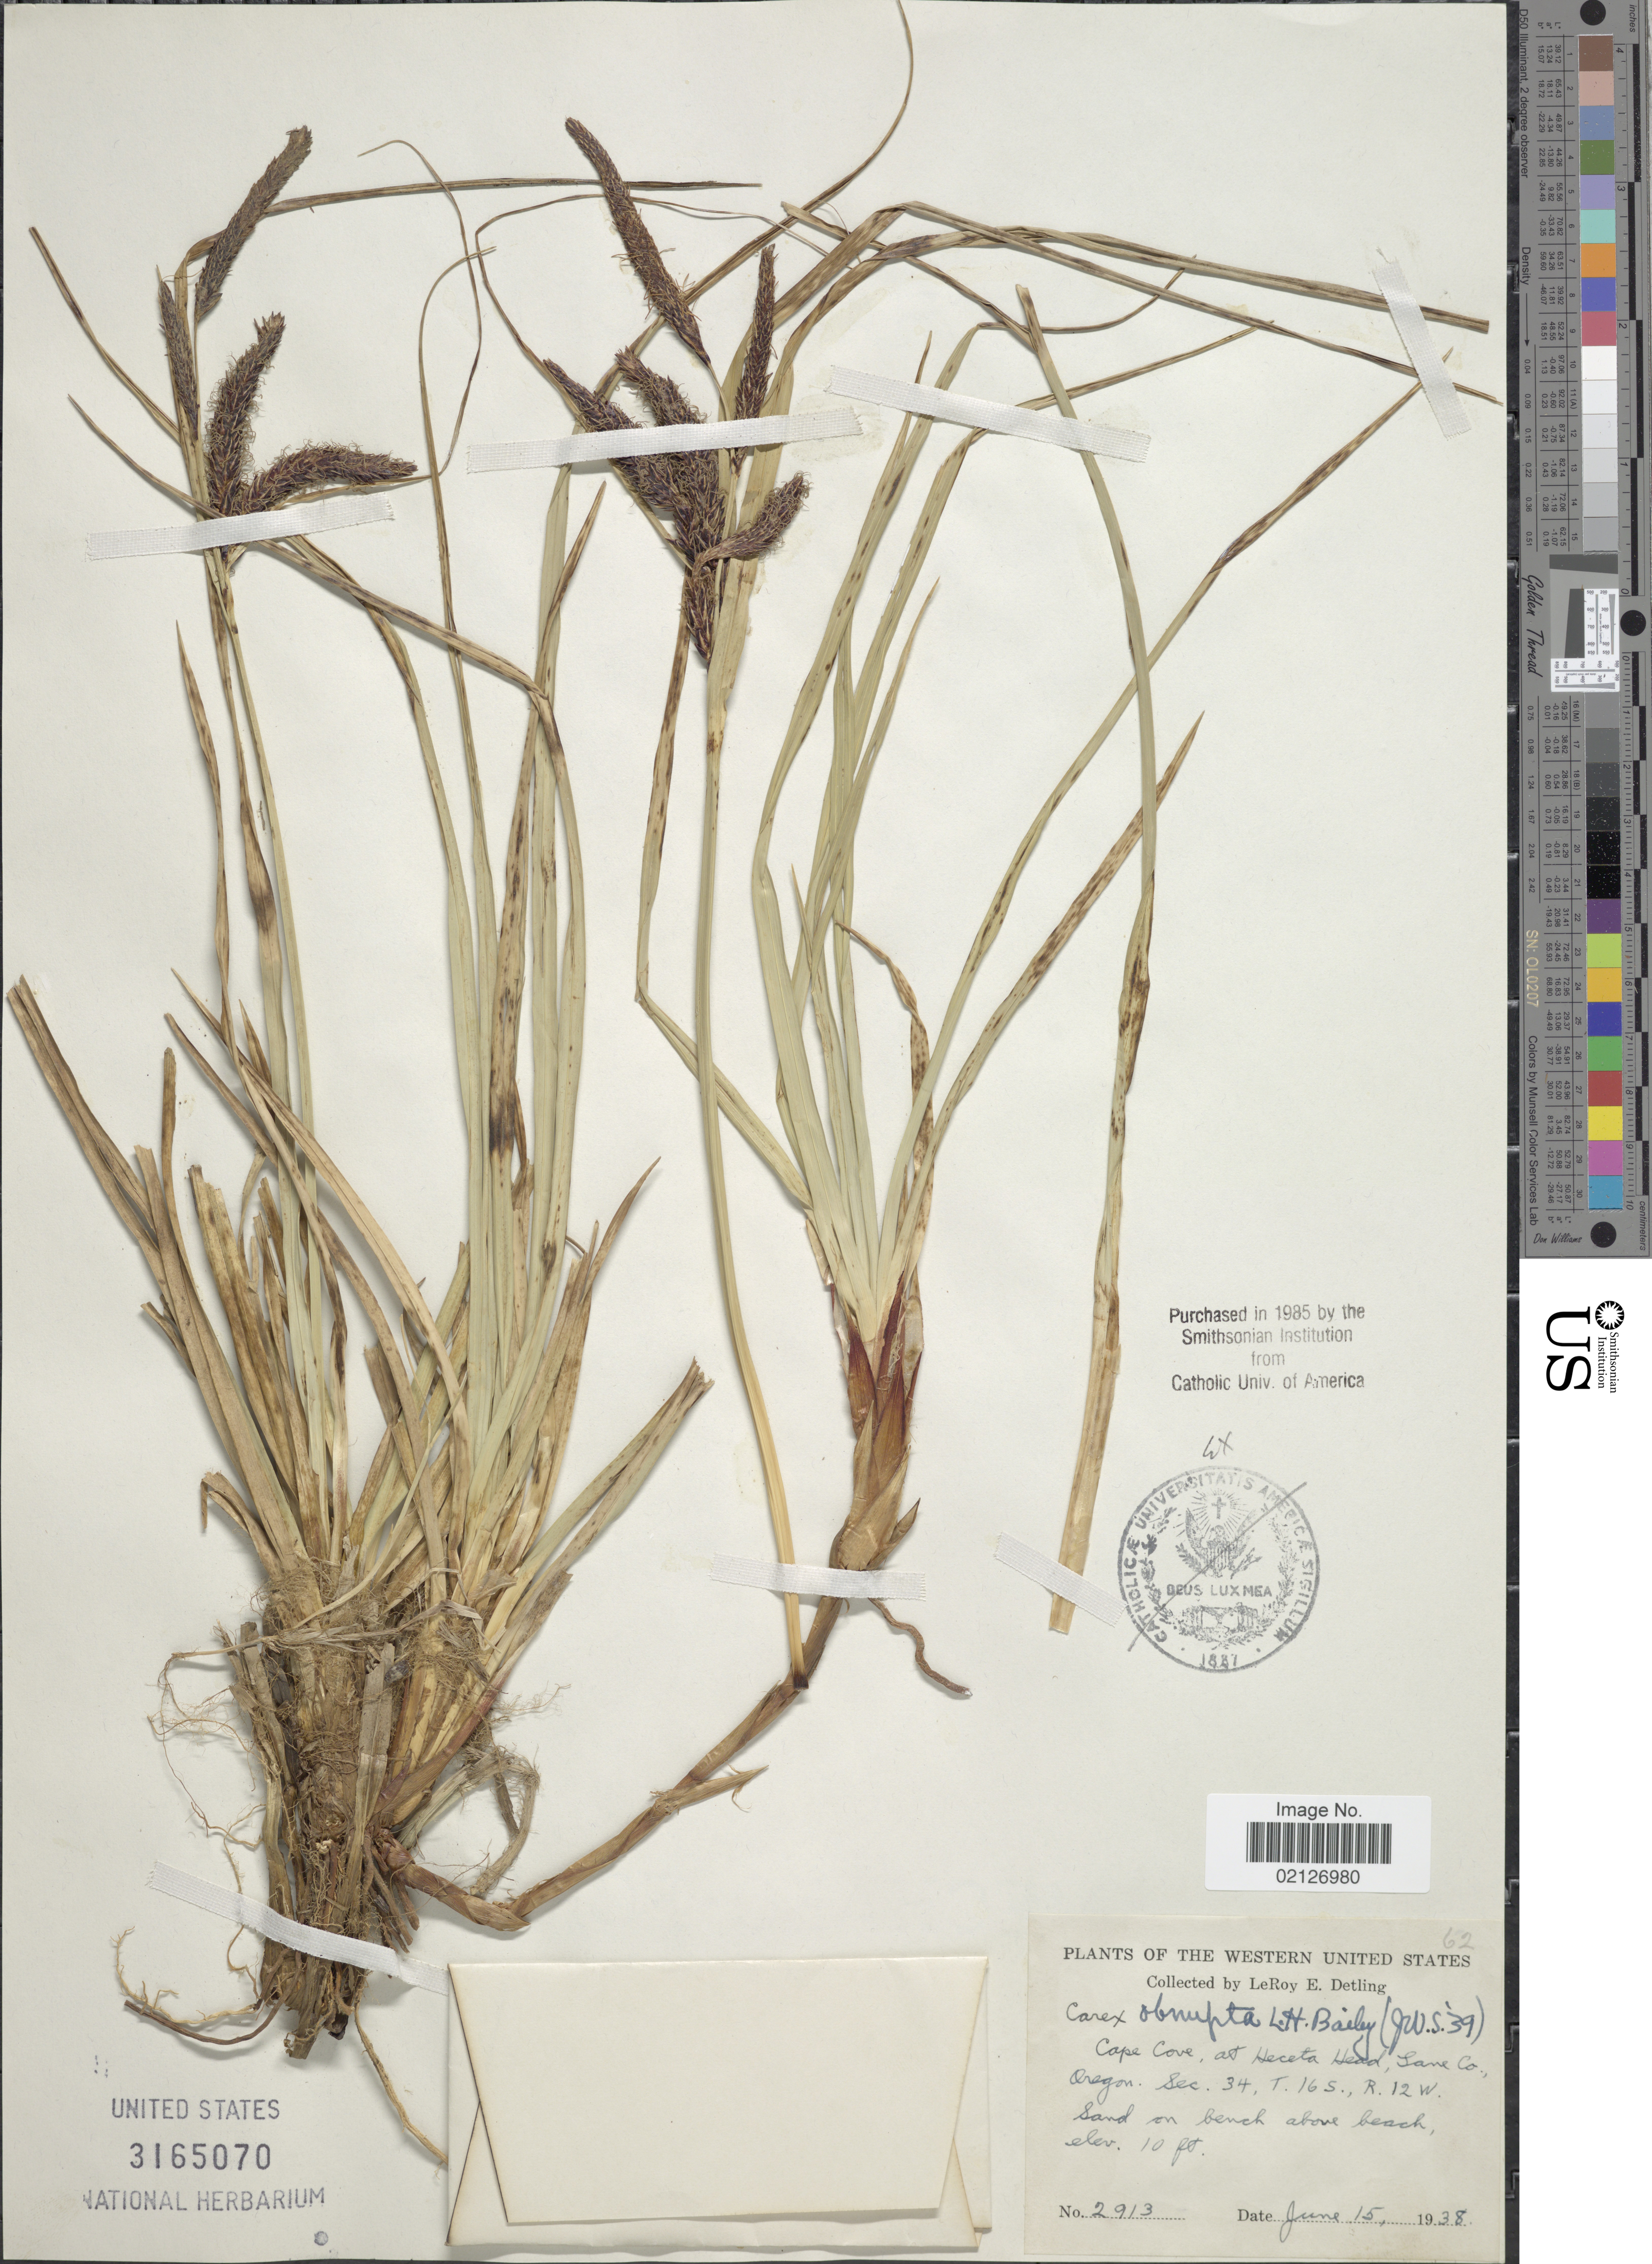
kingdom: Plantae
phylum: Tracheophyta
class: Liliopsida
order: Poales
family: Cyperaceae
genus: Carex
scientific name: Carex obnupta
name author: L.H. Bailey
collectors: L. E. Detling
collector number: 2913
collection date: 1938-06-15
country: United States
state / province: Oregon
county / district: Lane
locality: Western United States, Cape Cove, at Heceta Head, Lane Co., Sec.34, T.16S., R.12W, sand on bench above beach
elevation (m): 3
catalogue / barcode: US 3165070